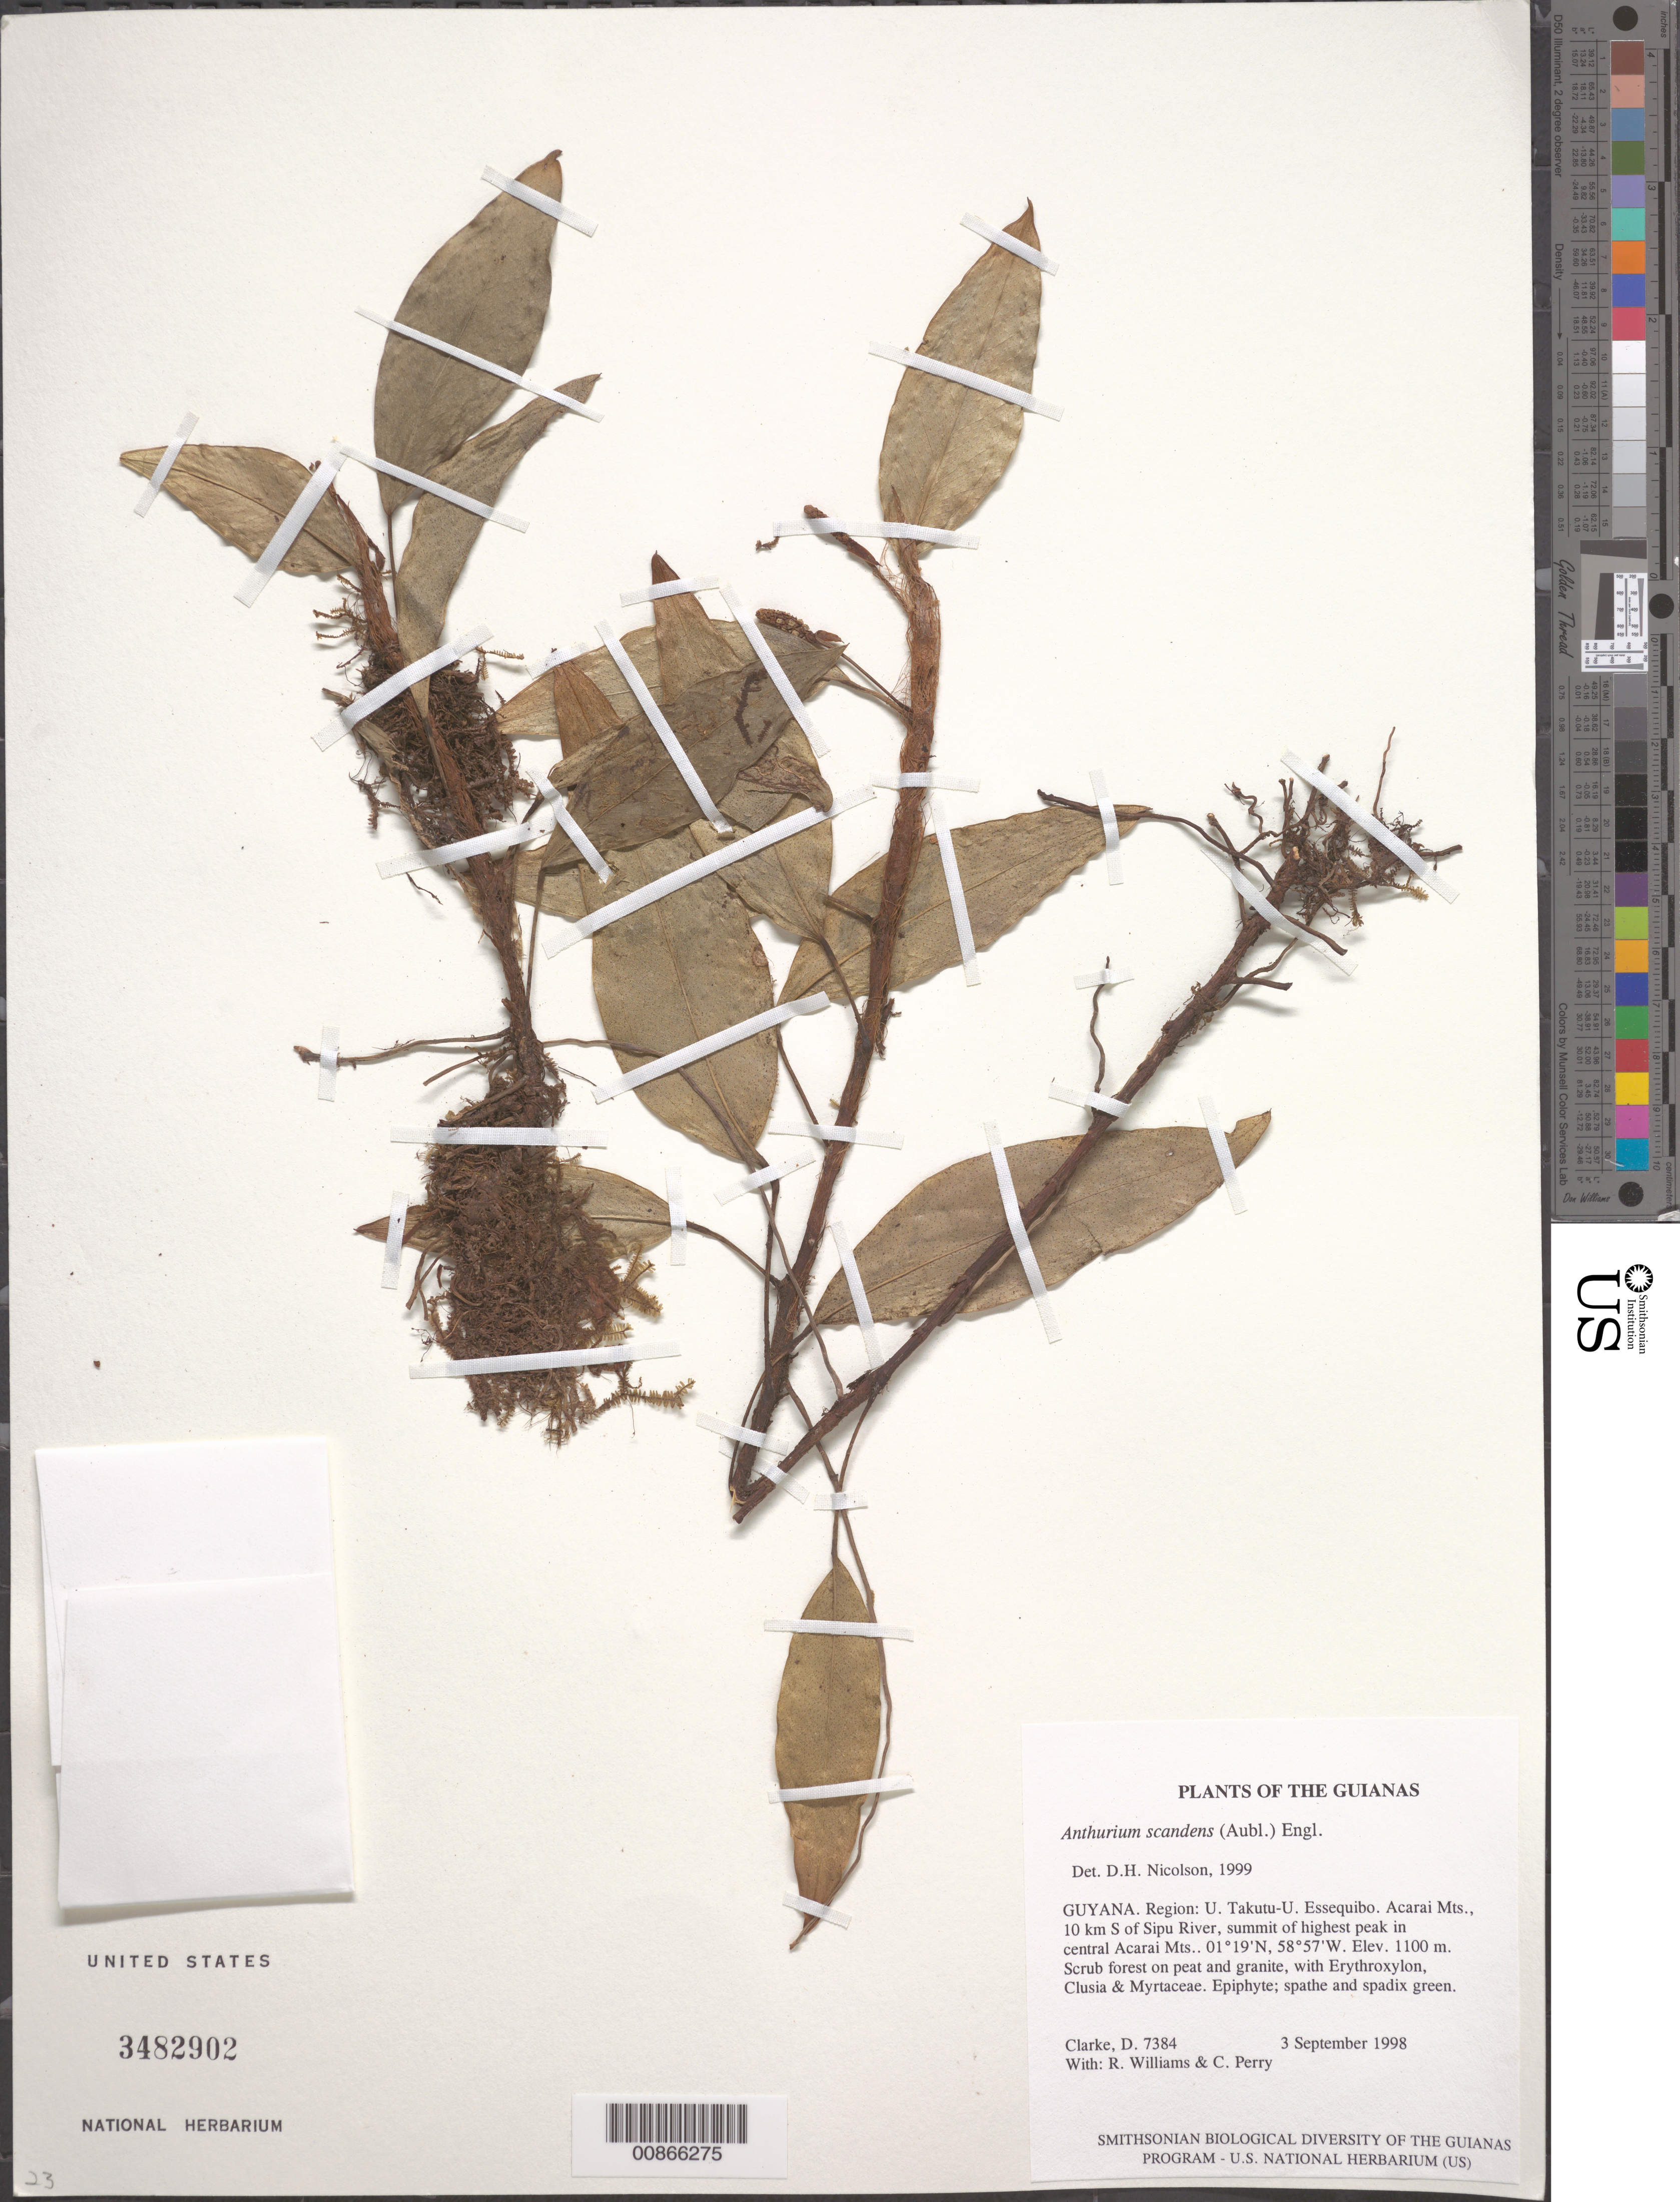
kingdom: Plantae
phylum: Tracheophyta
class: Liliopsida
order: Alismatales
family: Araceae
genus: Anthurium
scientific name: Anthurium scandens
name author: (Aubl.) Engl.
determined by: Nicolson, Dan H.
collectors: H. D. Clarke, R. Williams & C. Perry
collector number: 7384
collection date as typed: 3 September 1998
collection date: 1998-09-03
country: Guyana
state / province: U. Takutu-U. Essequibo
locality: Acarai Mts., 10 km S of Sipu River, summit of highest peak in central Acarai Mts.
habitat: Scrub forest on peat and granite, with Erythroxylum, Clusia & Myrtaceae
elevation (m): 1100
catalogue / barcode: US 3482902